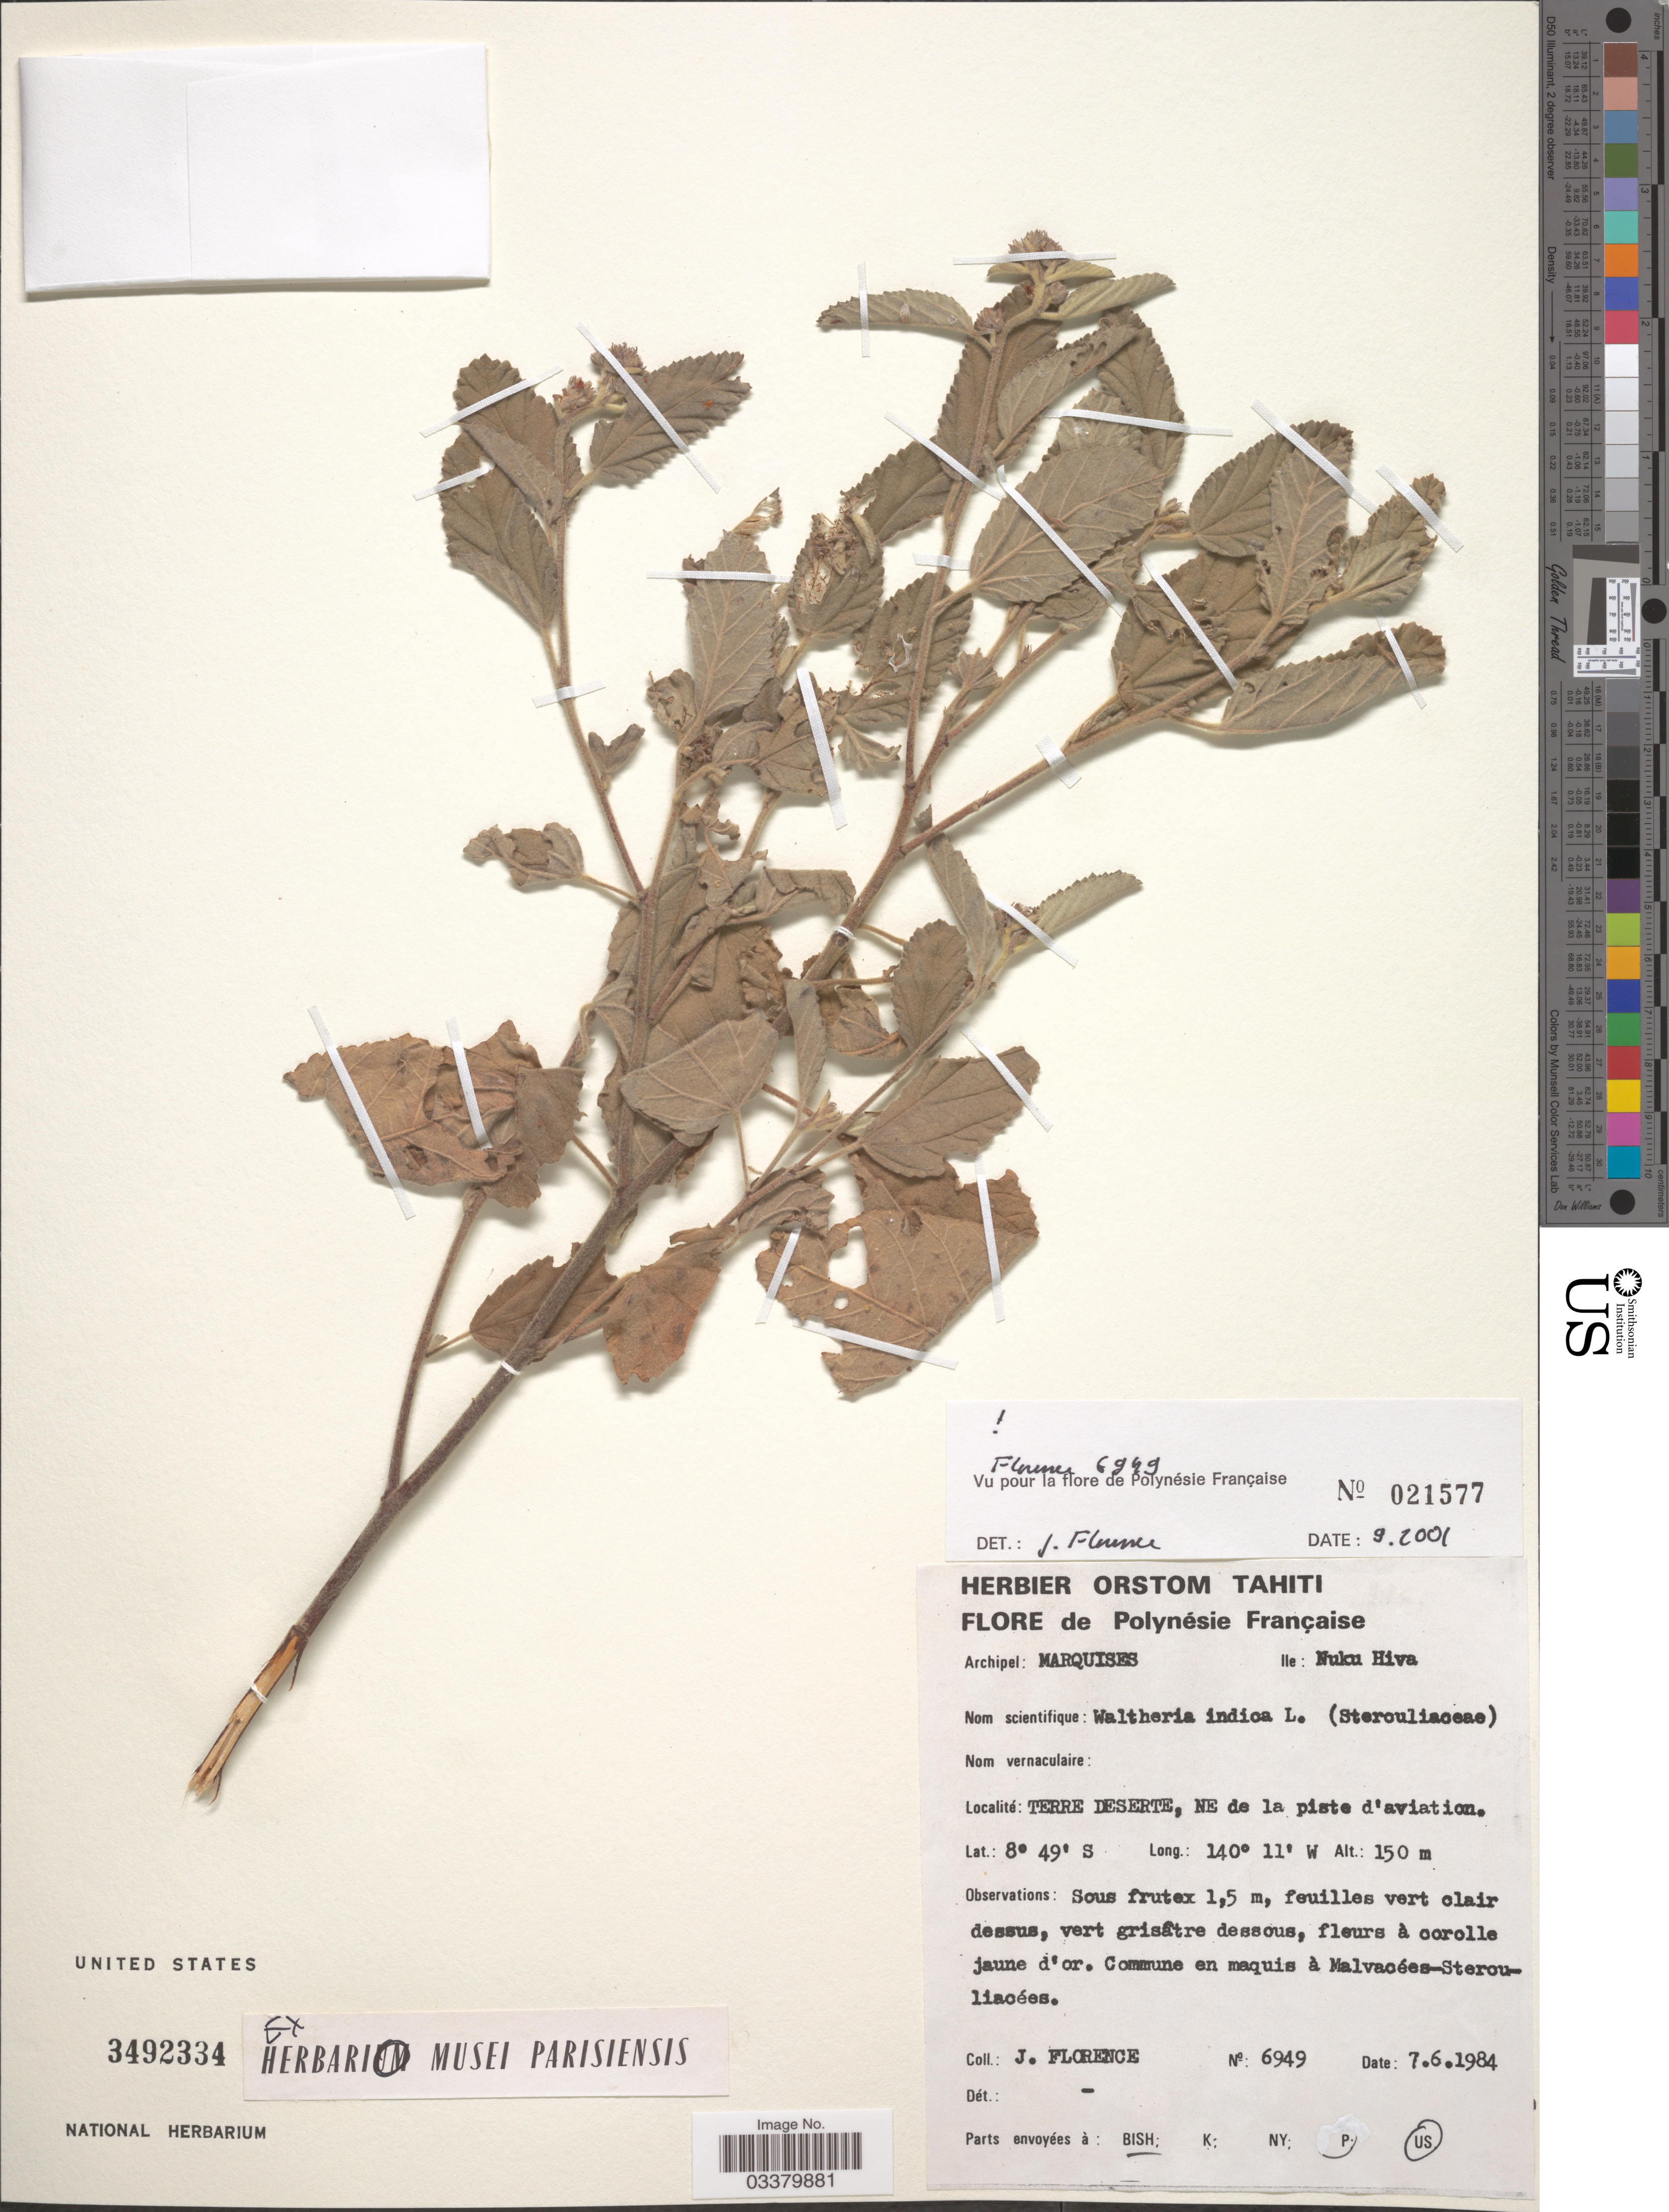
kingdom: Plantae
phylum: Tracheophyta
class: Magnoliopsida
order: Malvales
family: Malvaceae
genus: Waltheria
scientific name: Waltheria indica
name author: L.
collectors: J. Florence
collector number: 6949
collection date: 1984-06-07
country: French Polynesia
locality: Archipel: Marquises, Ile: Nuku Hiva. Terre Deserte, NE de la piste d'aviation.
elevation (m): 150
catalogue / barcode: US 3492334